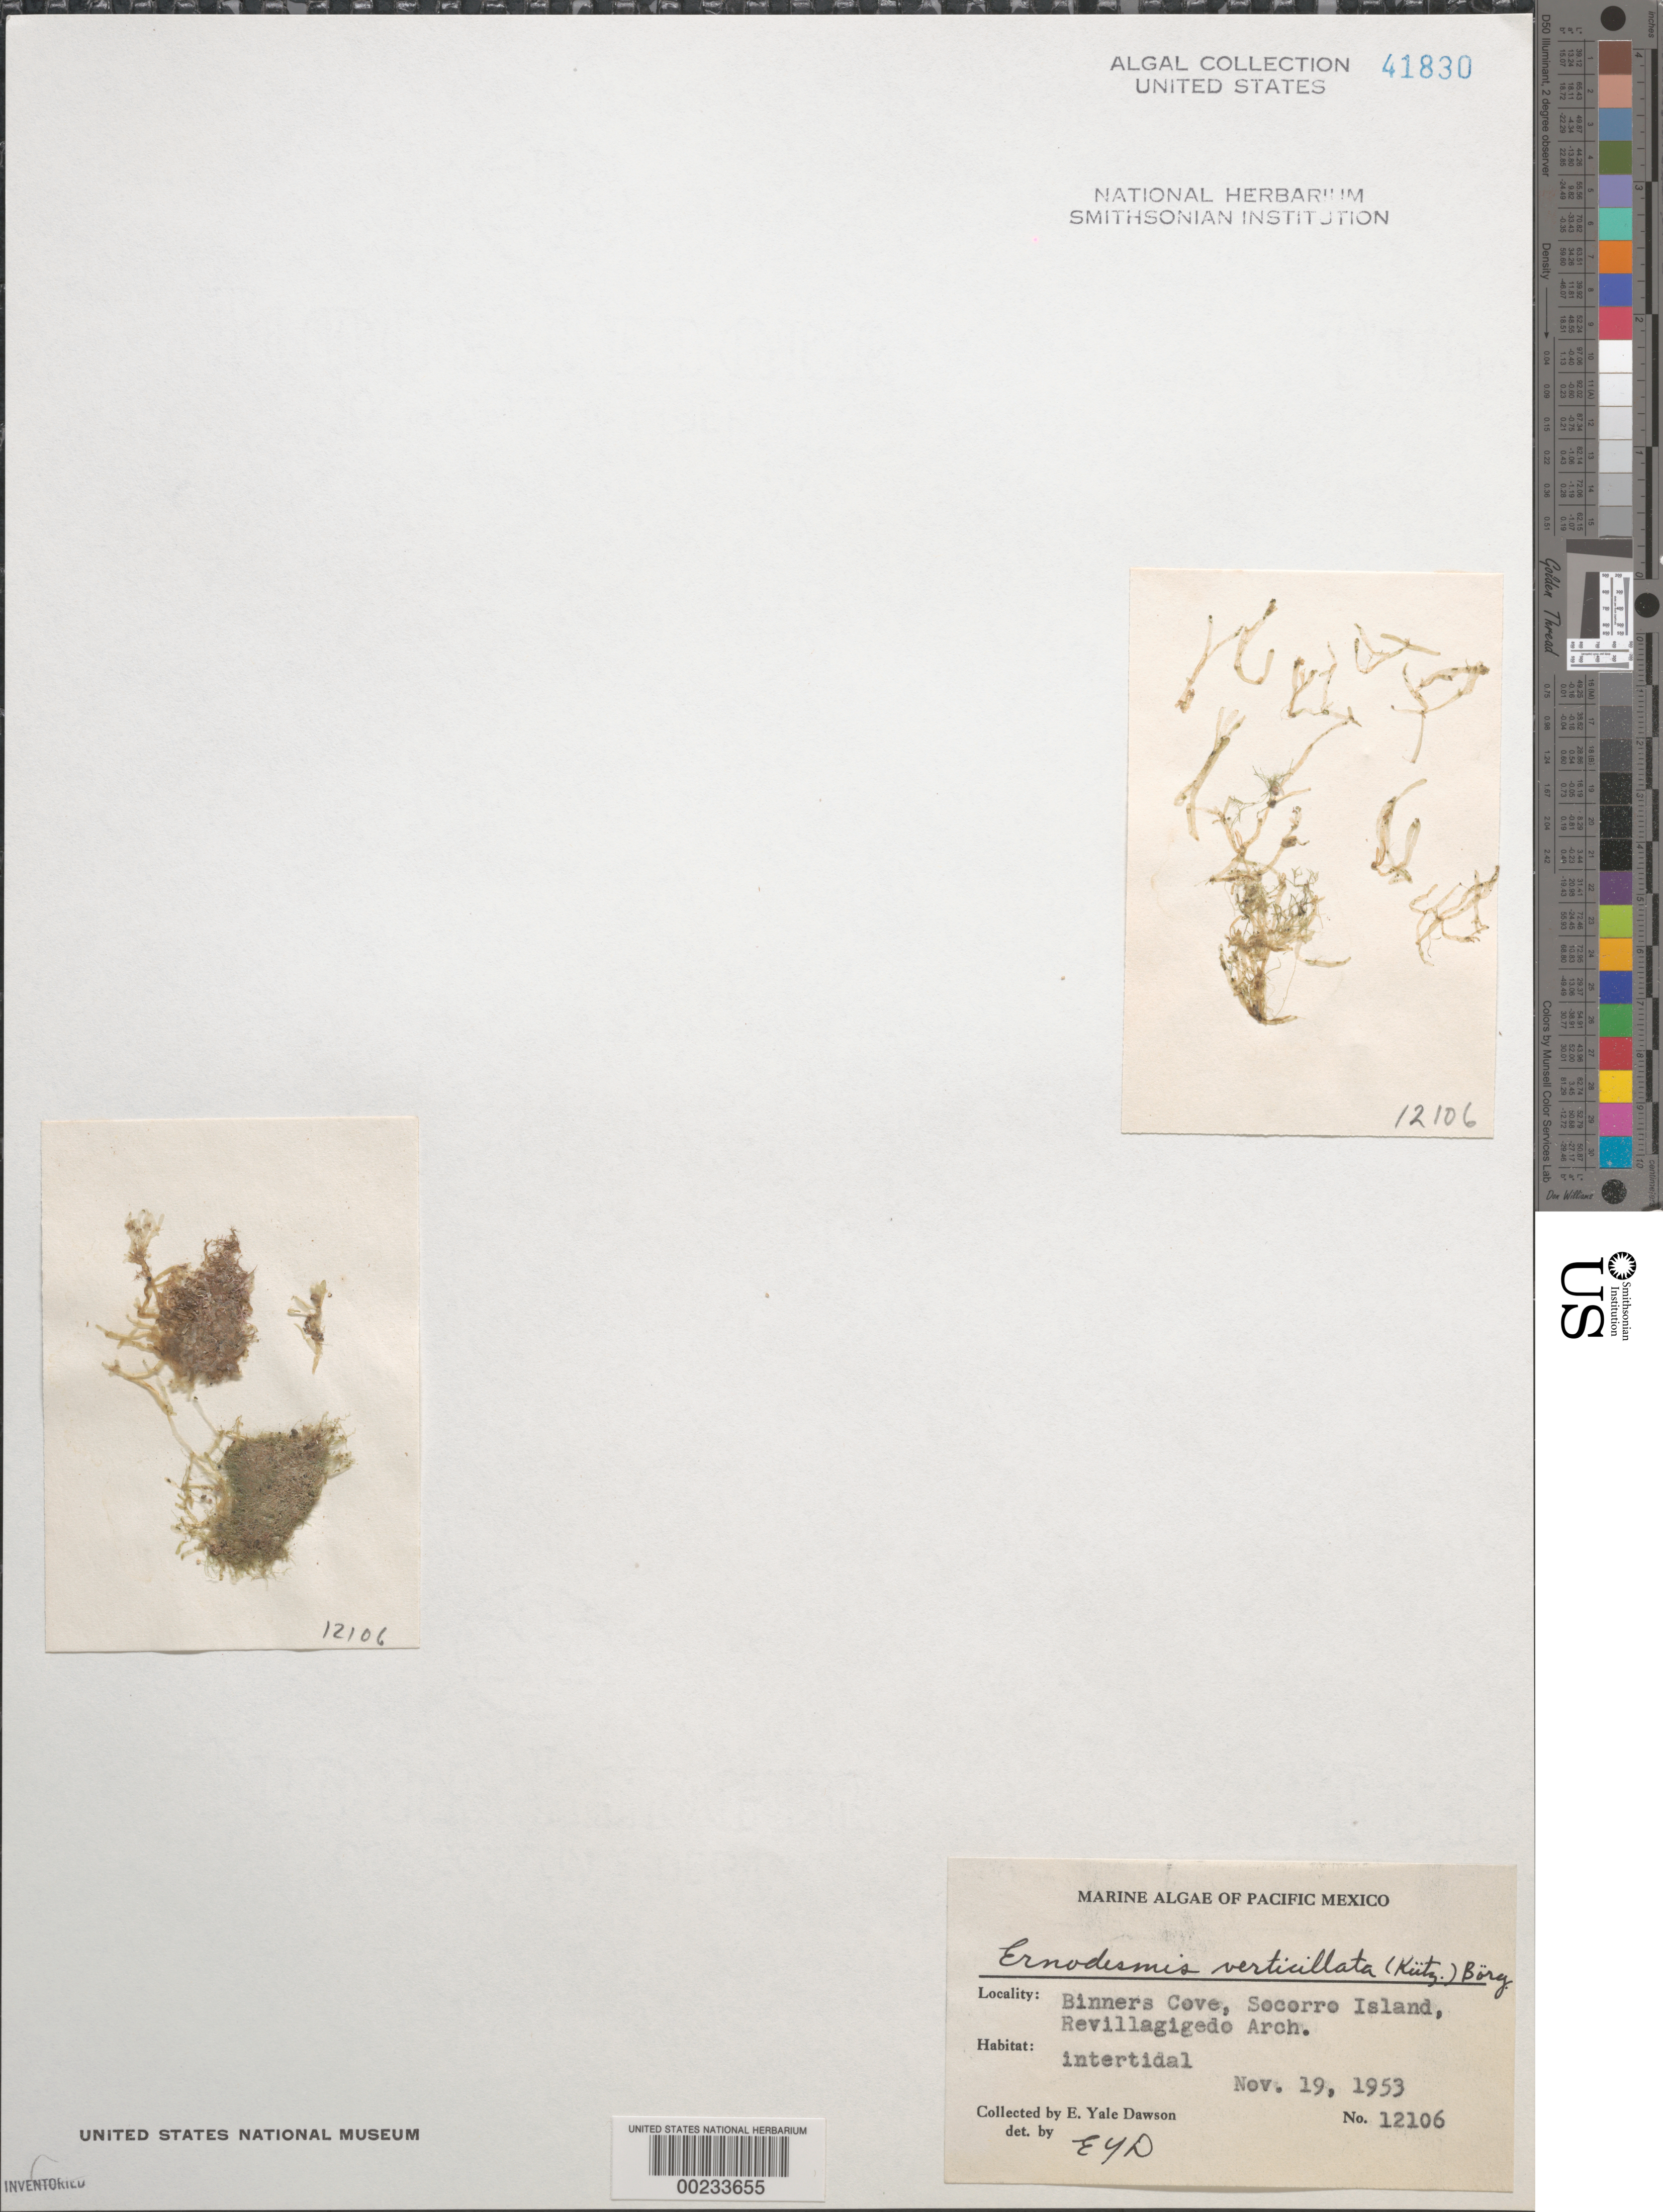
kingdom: Plantae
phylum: Chlorophyta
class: Ulvophyceae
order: Siphonocladales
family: Siphonocladaceae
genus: Ernodesmis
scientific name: Ernodesmis verticillata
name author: (Kütz.) Børgesen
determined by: Dawson, E. Y.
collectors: E. Y. Dawson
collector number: EYD 12106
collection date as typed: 19 Nov 1953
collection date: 1953-11-19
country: Mexico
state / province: Colima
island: Isla Socorro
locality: Binners Cove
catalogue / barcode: US 41830